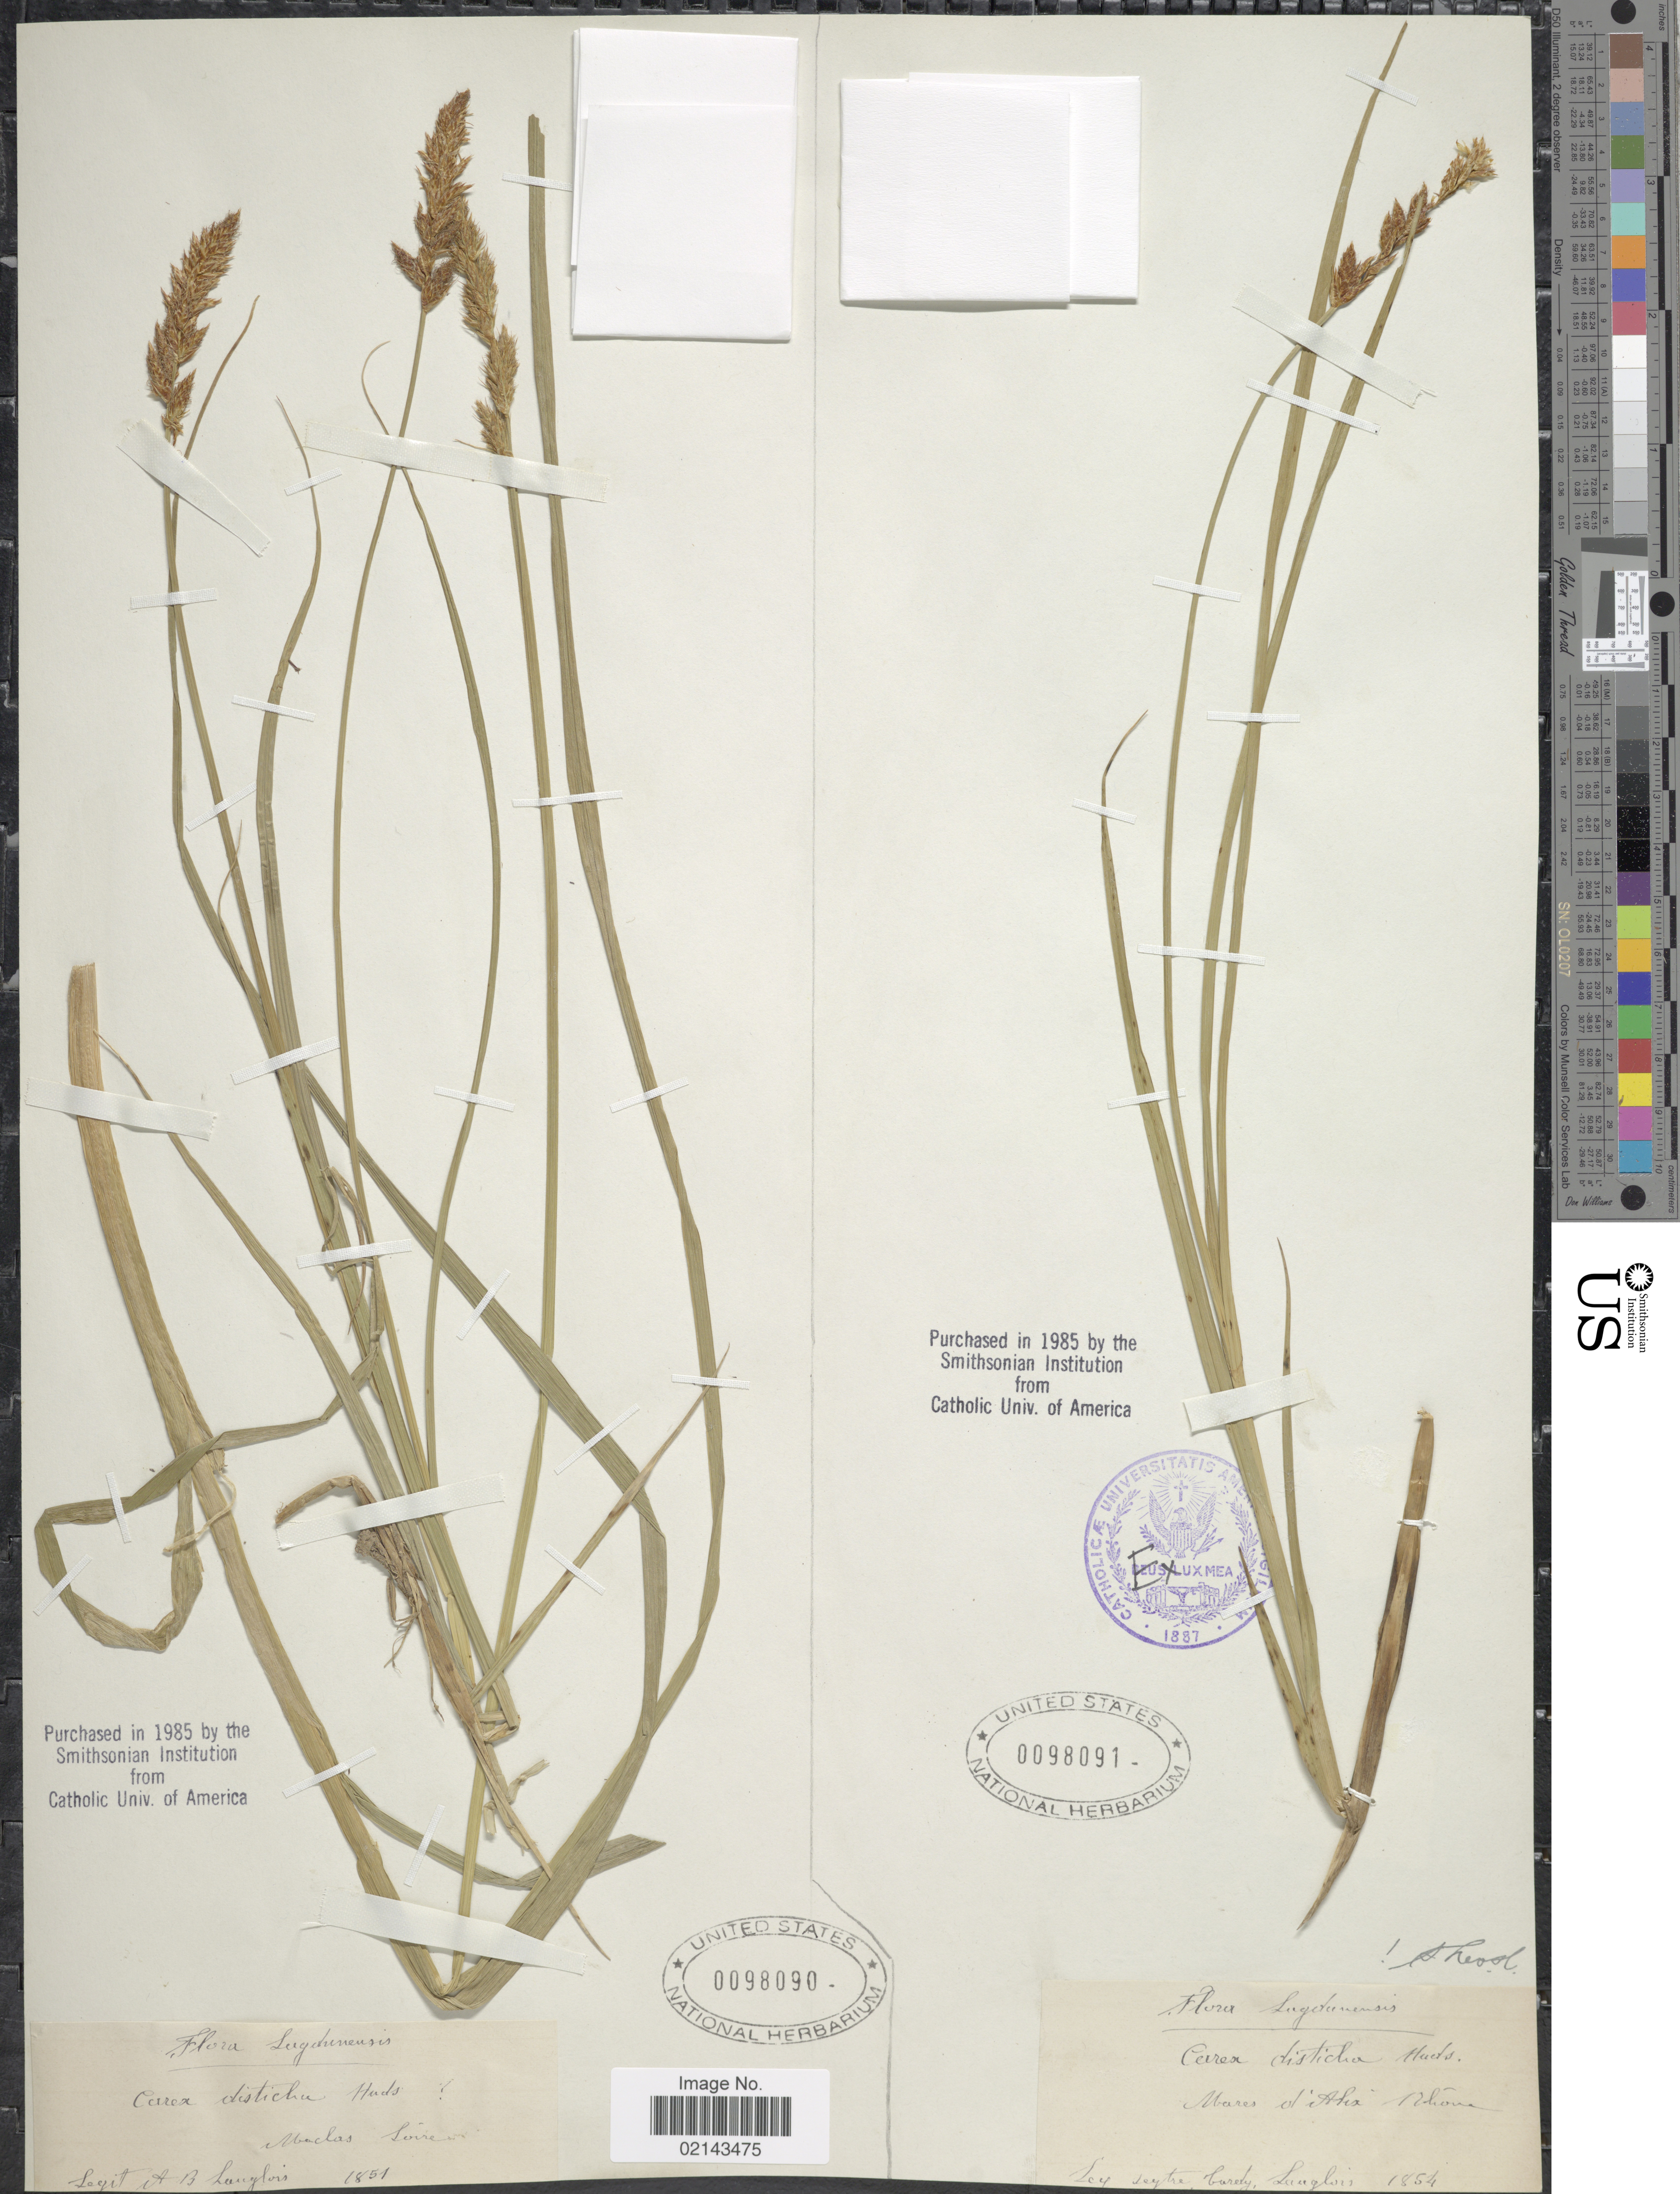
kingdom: Plantae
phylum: Tracheophyta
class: Liliopsida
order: Poales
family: Cyperaceae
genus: Carex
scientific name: Carex disticha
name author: Huds.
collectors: Langlois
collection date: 1854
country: France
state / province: Auvergne-Rhône-Alpes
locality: Lughunensis, Mares d'Alex Rhone.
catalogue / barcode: US 98091-2